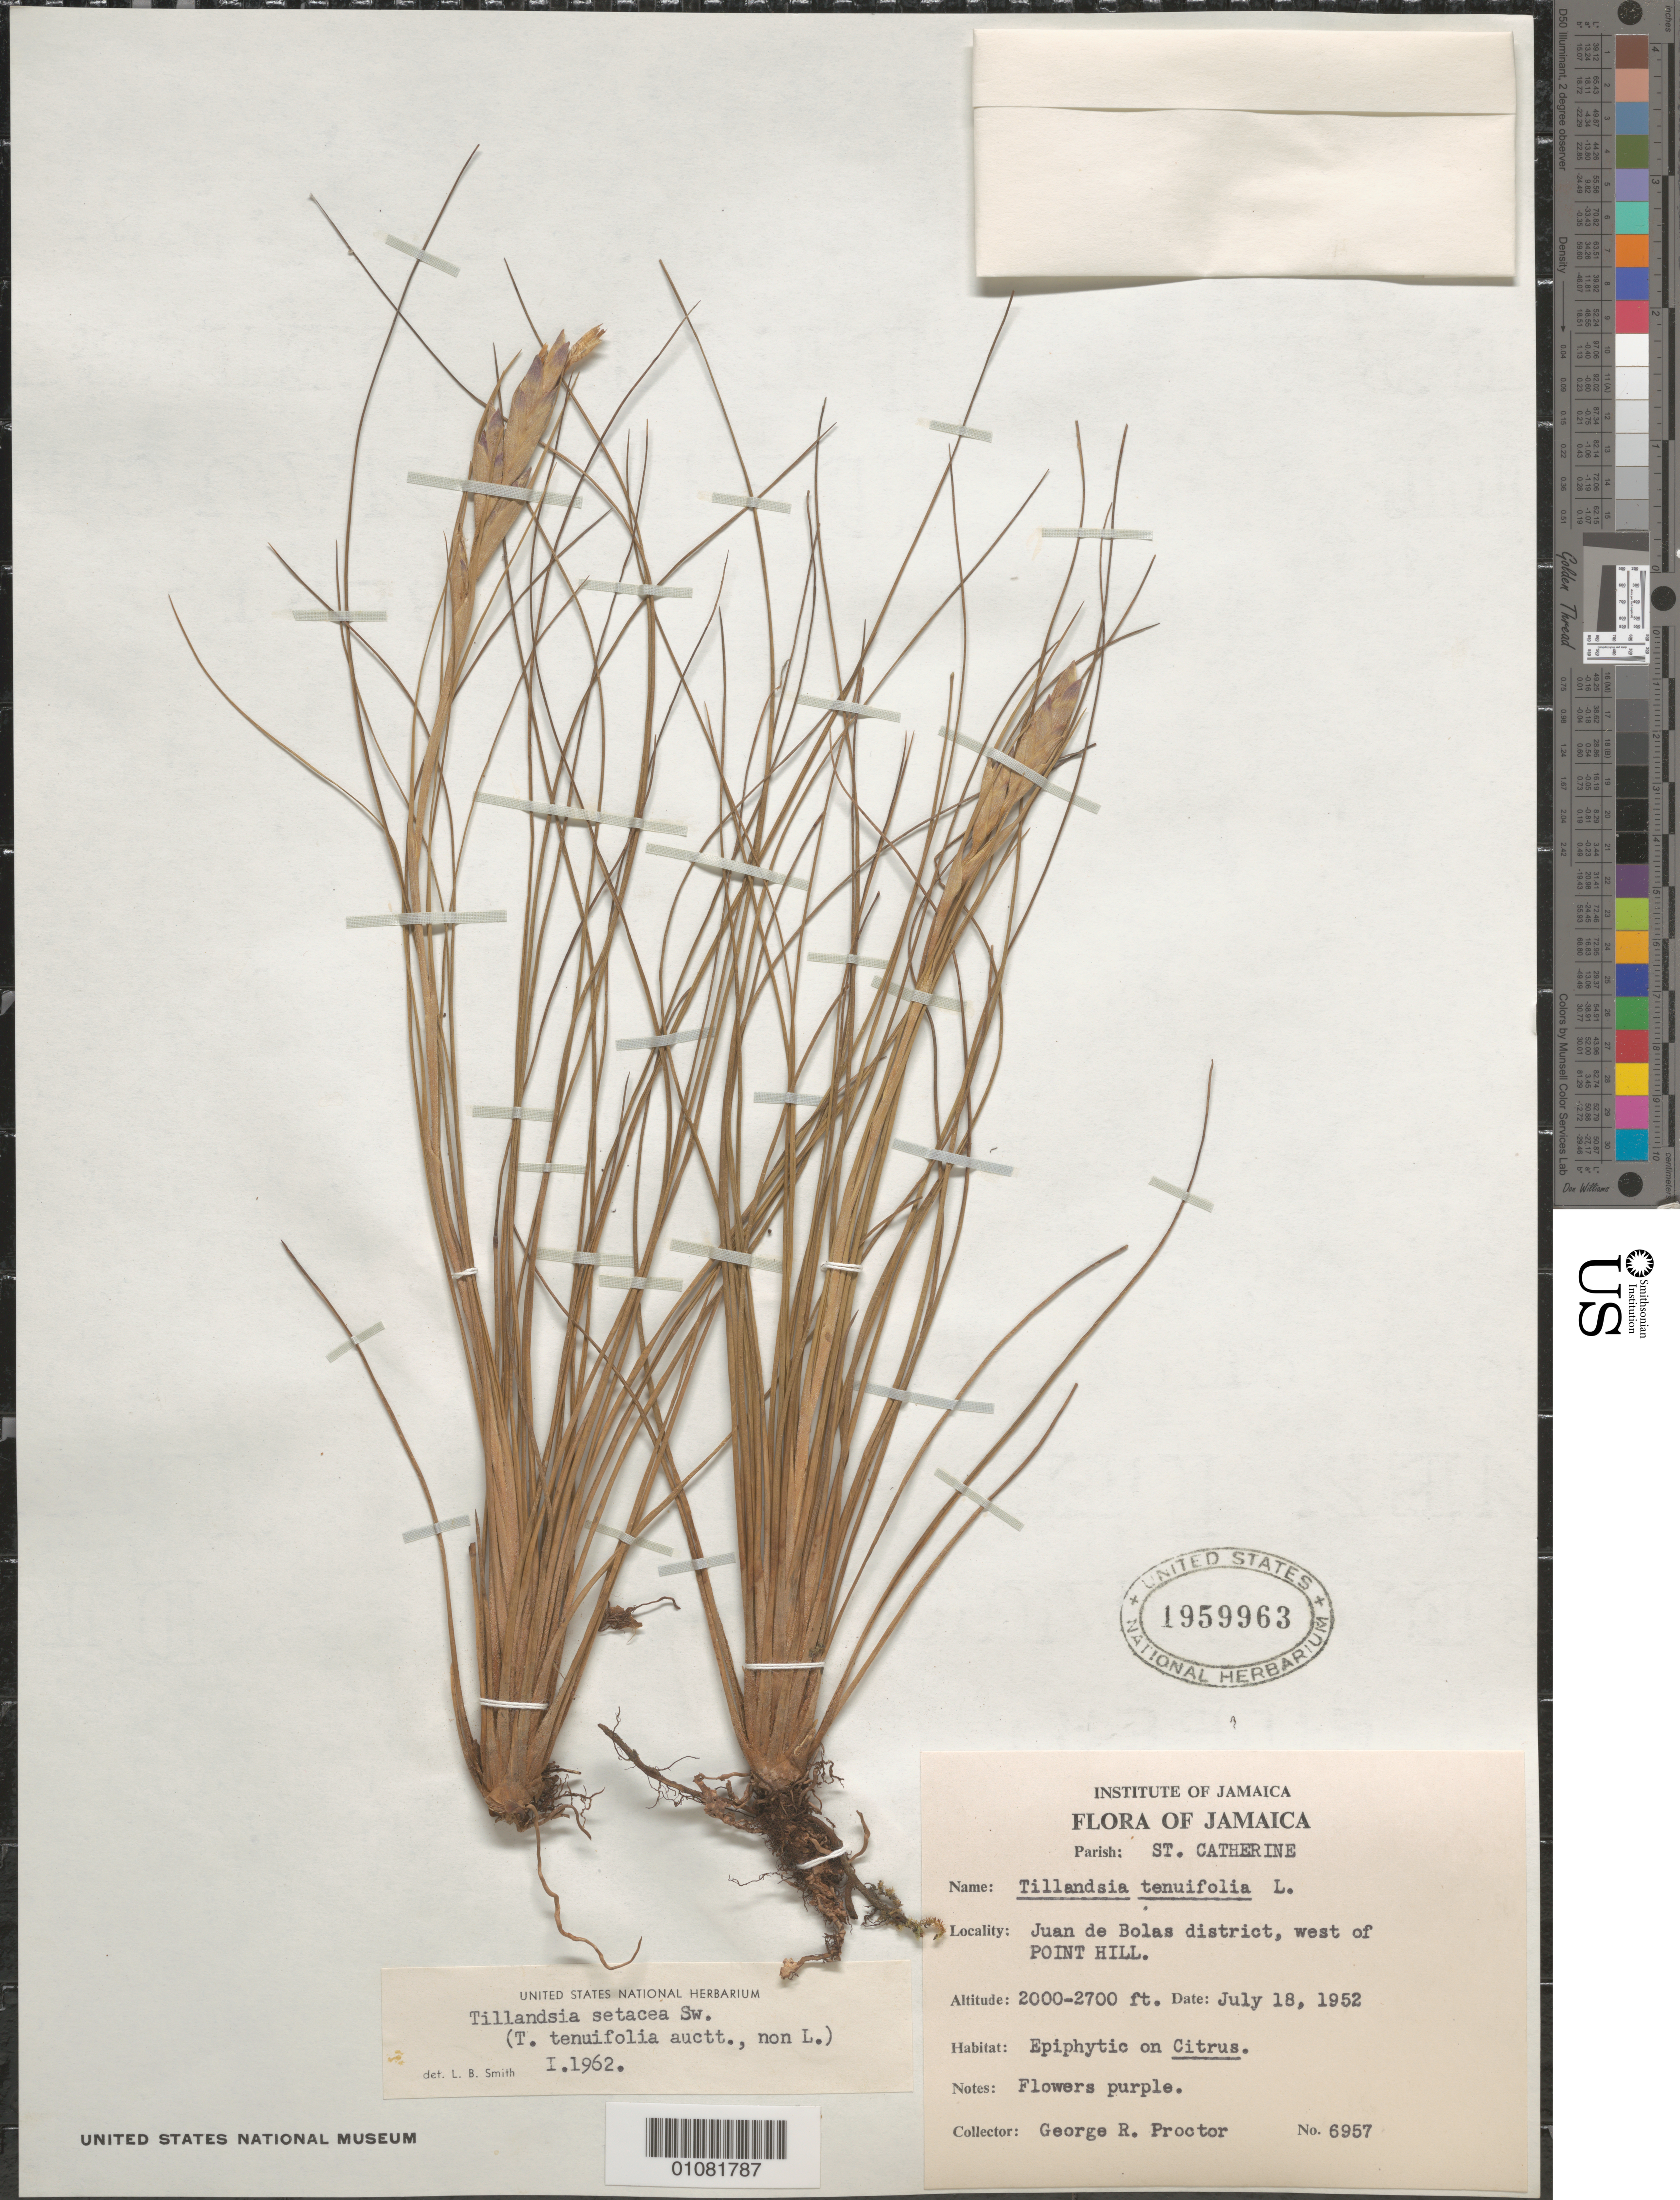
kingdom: Plantae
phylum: Tracheophyta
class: Liliopsida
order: Poales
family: Bromeliaceae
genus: Tillandsia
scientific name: Tillandsia tenuifolia var. tenuifolia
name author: L.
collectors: G. R. Proctor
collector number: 6957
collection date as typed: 18 Jul 1952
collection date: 1952-07-18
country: Jamaica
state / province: Saint Catherine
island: Jamaica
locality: Juan de Bolas district, W of Point Hill.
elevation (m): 610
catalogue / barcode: US 1959963